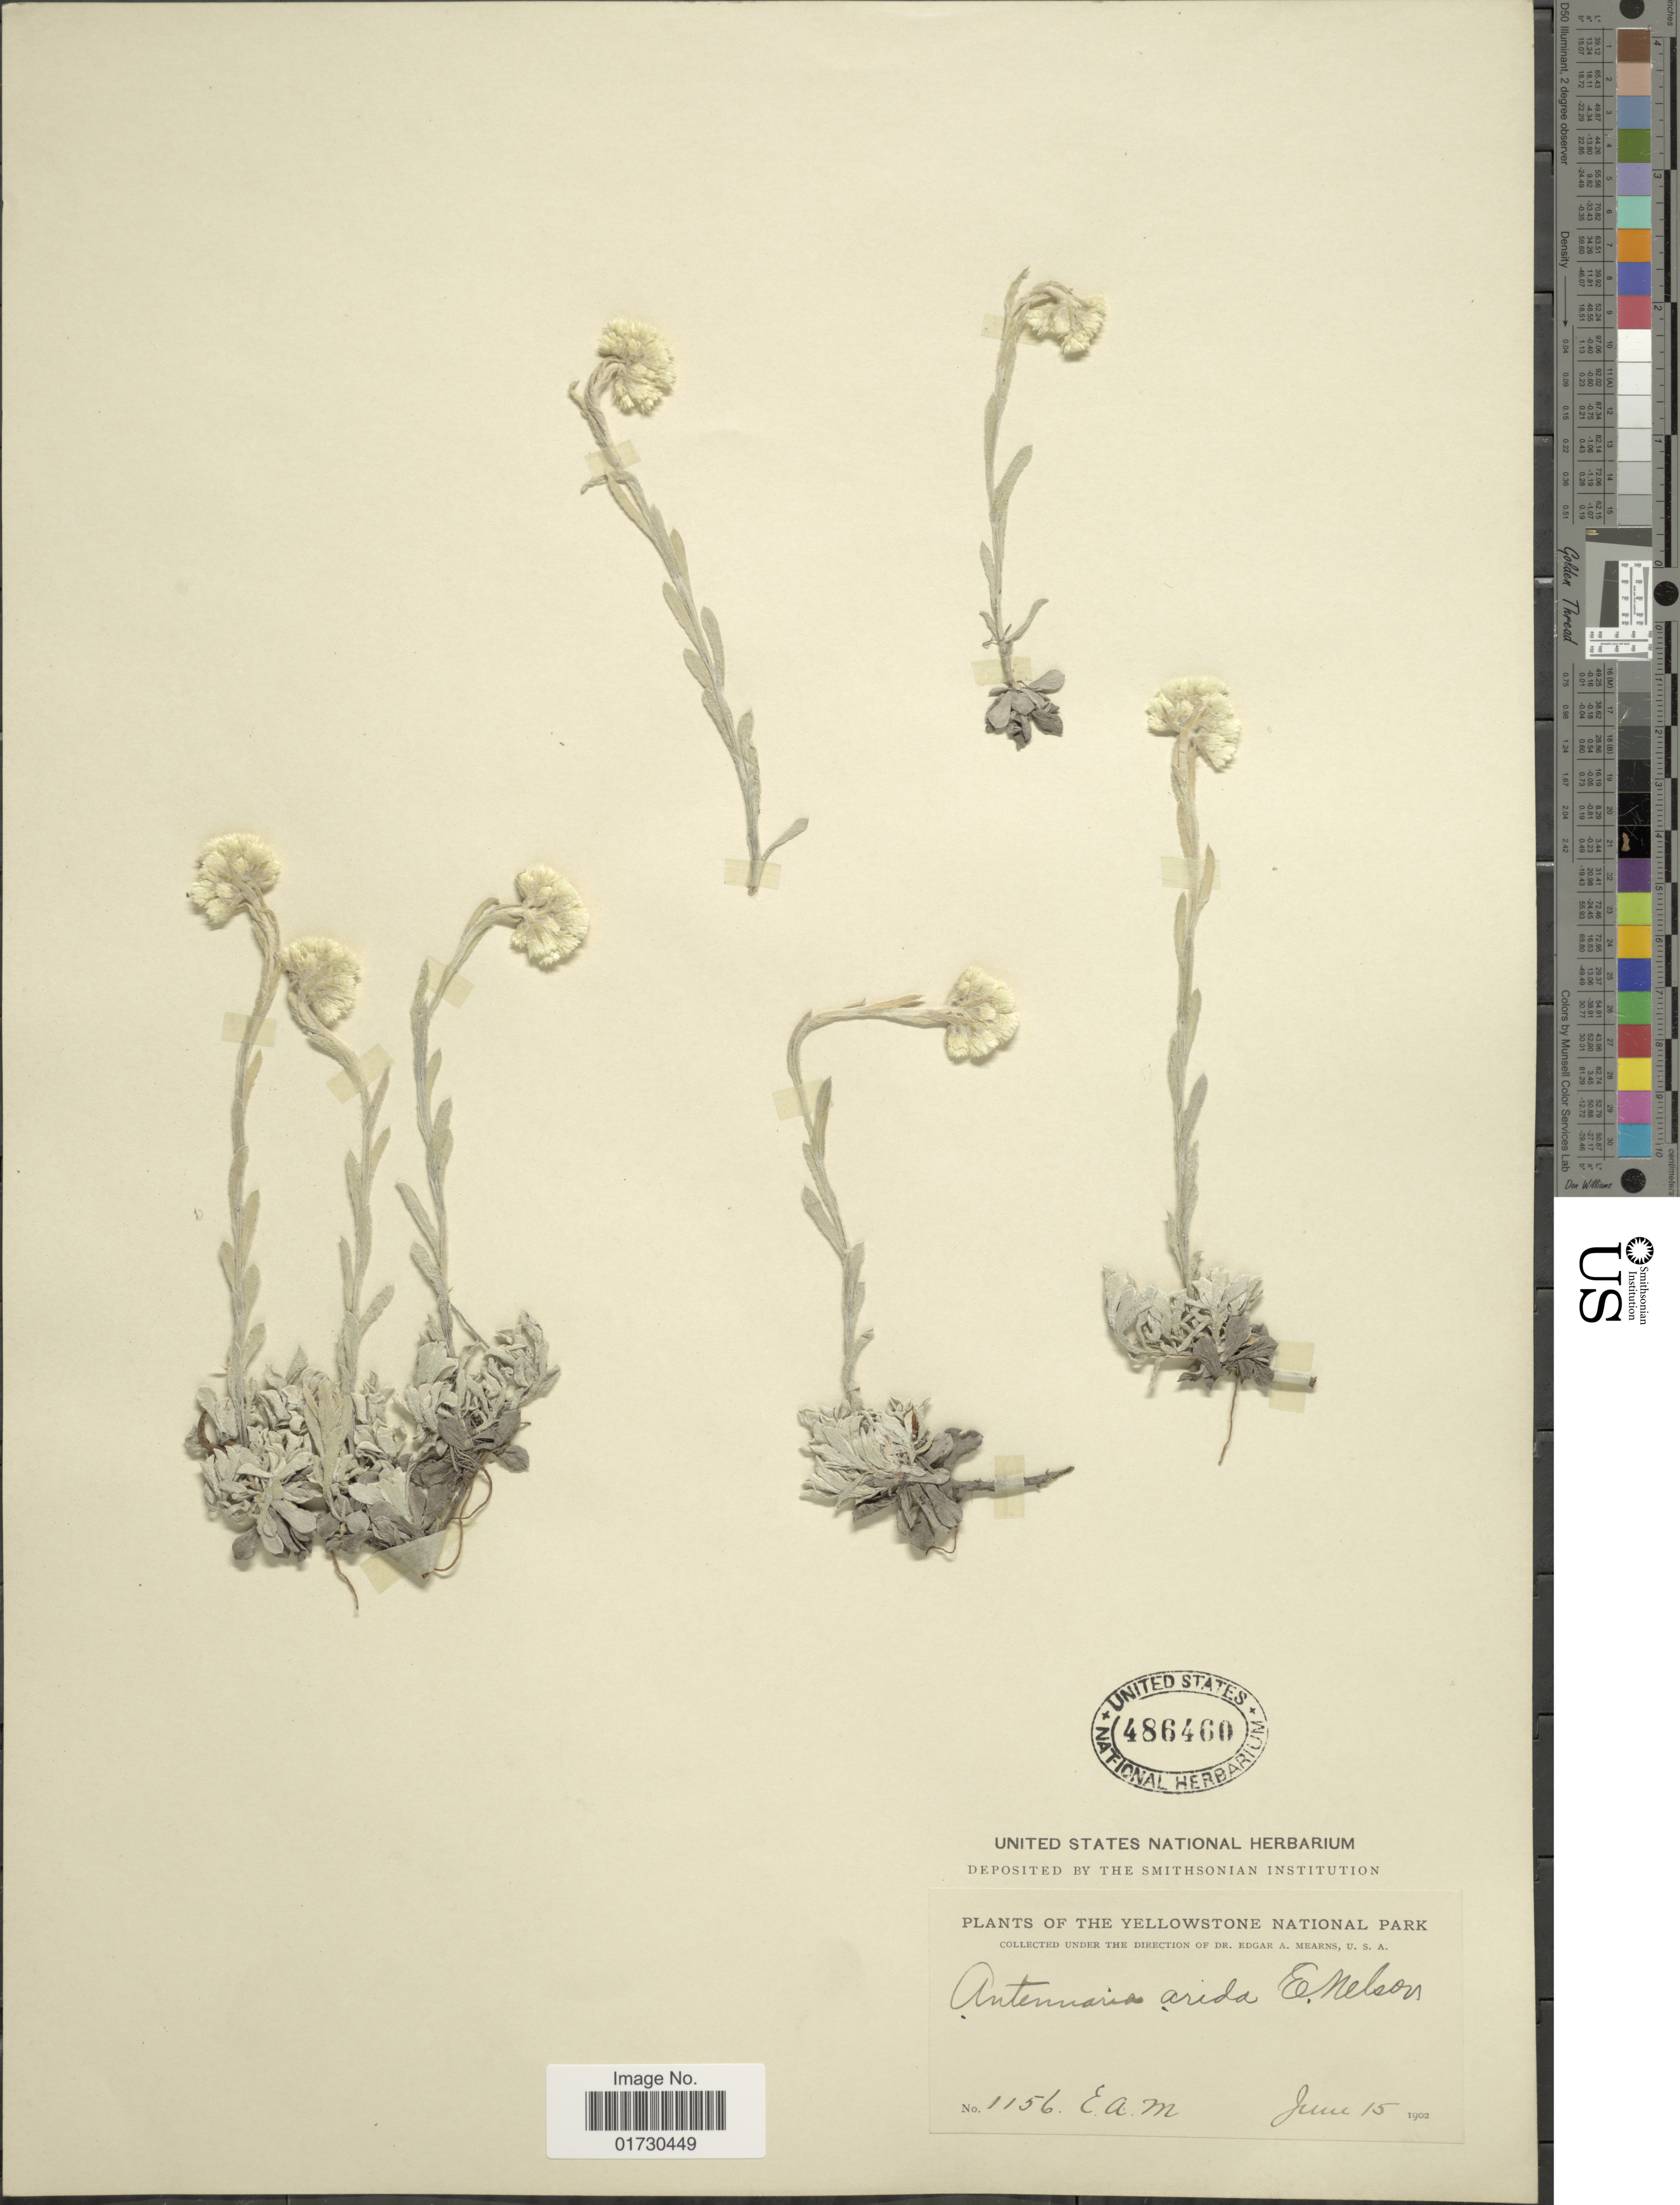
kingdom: Plantae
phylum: Tracheophyta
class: Magnoliopsida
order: Asterales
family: Asteraceae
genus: Antennaria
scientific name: Antennaria arida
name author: E.E. Nelson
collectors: E. A. Mearns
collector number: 1156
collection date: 1902-06-15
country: United States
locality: The Yellowstone National Park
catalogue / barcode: US 486460